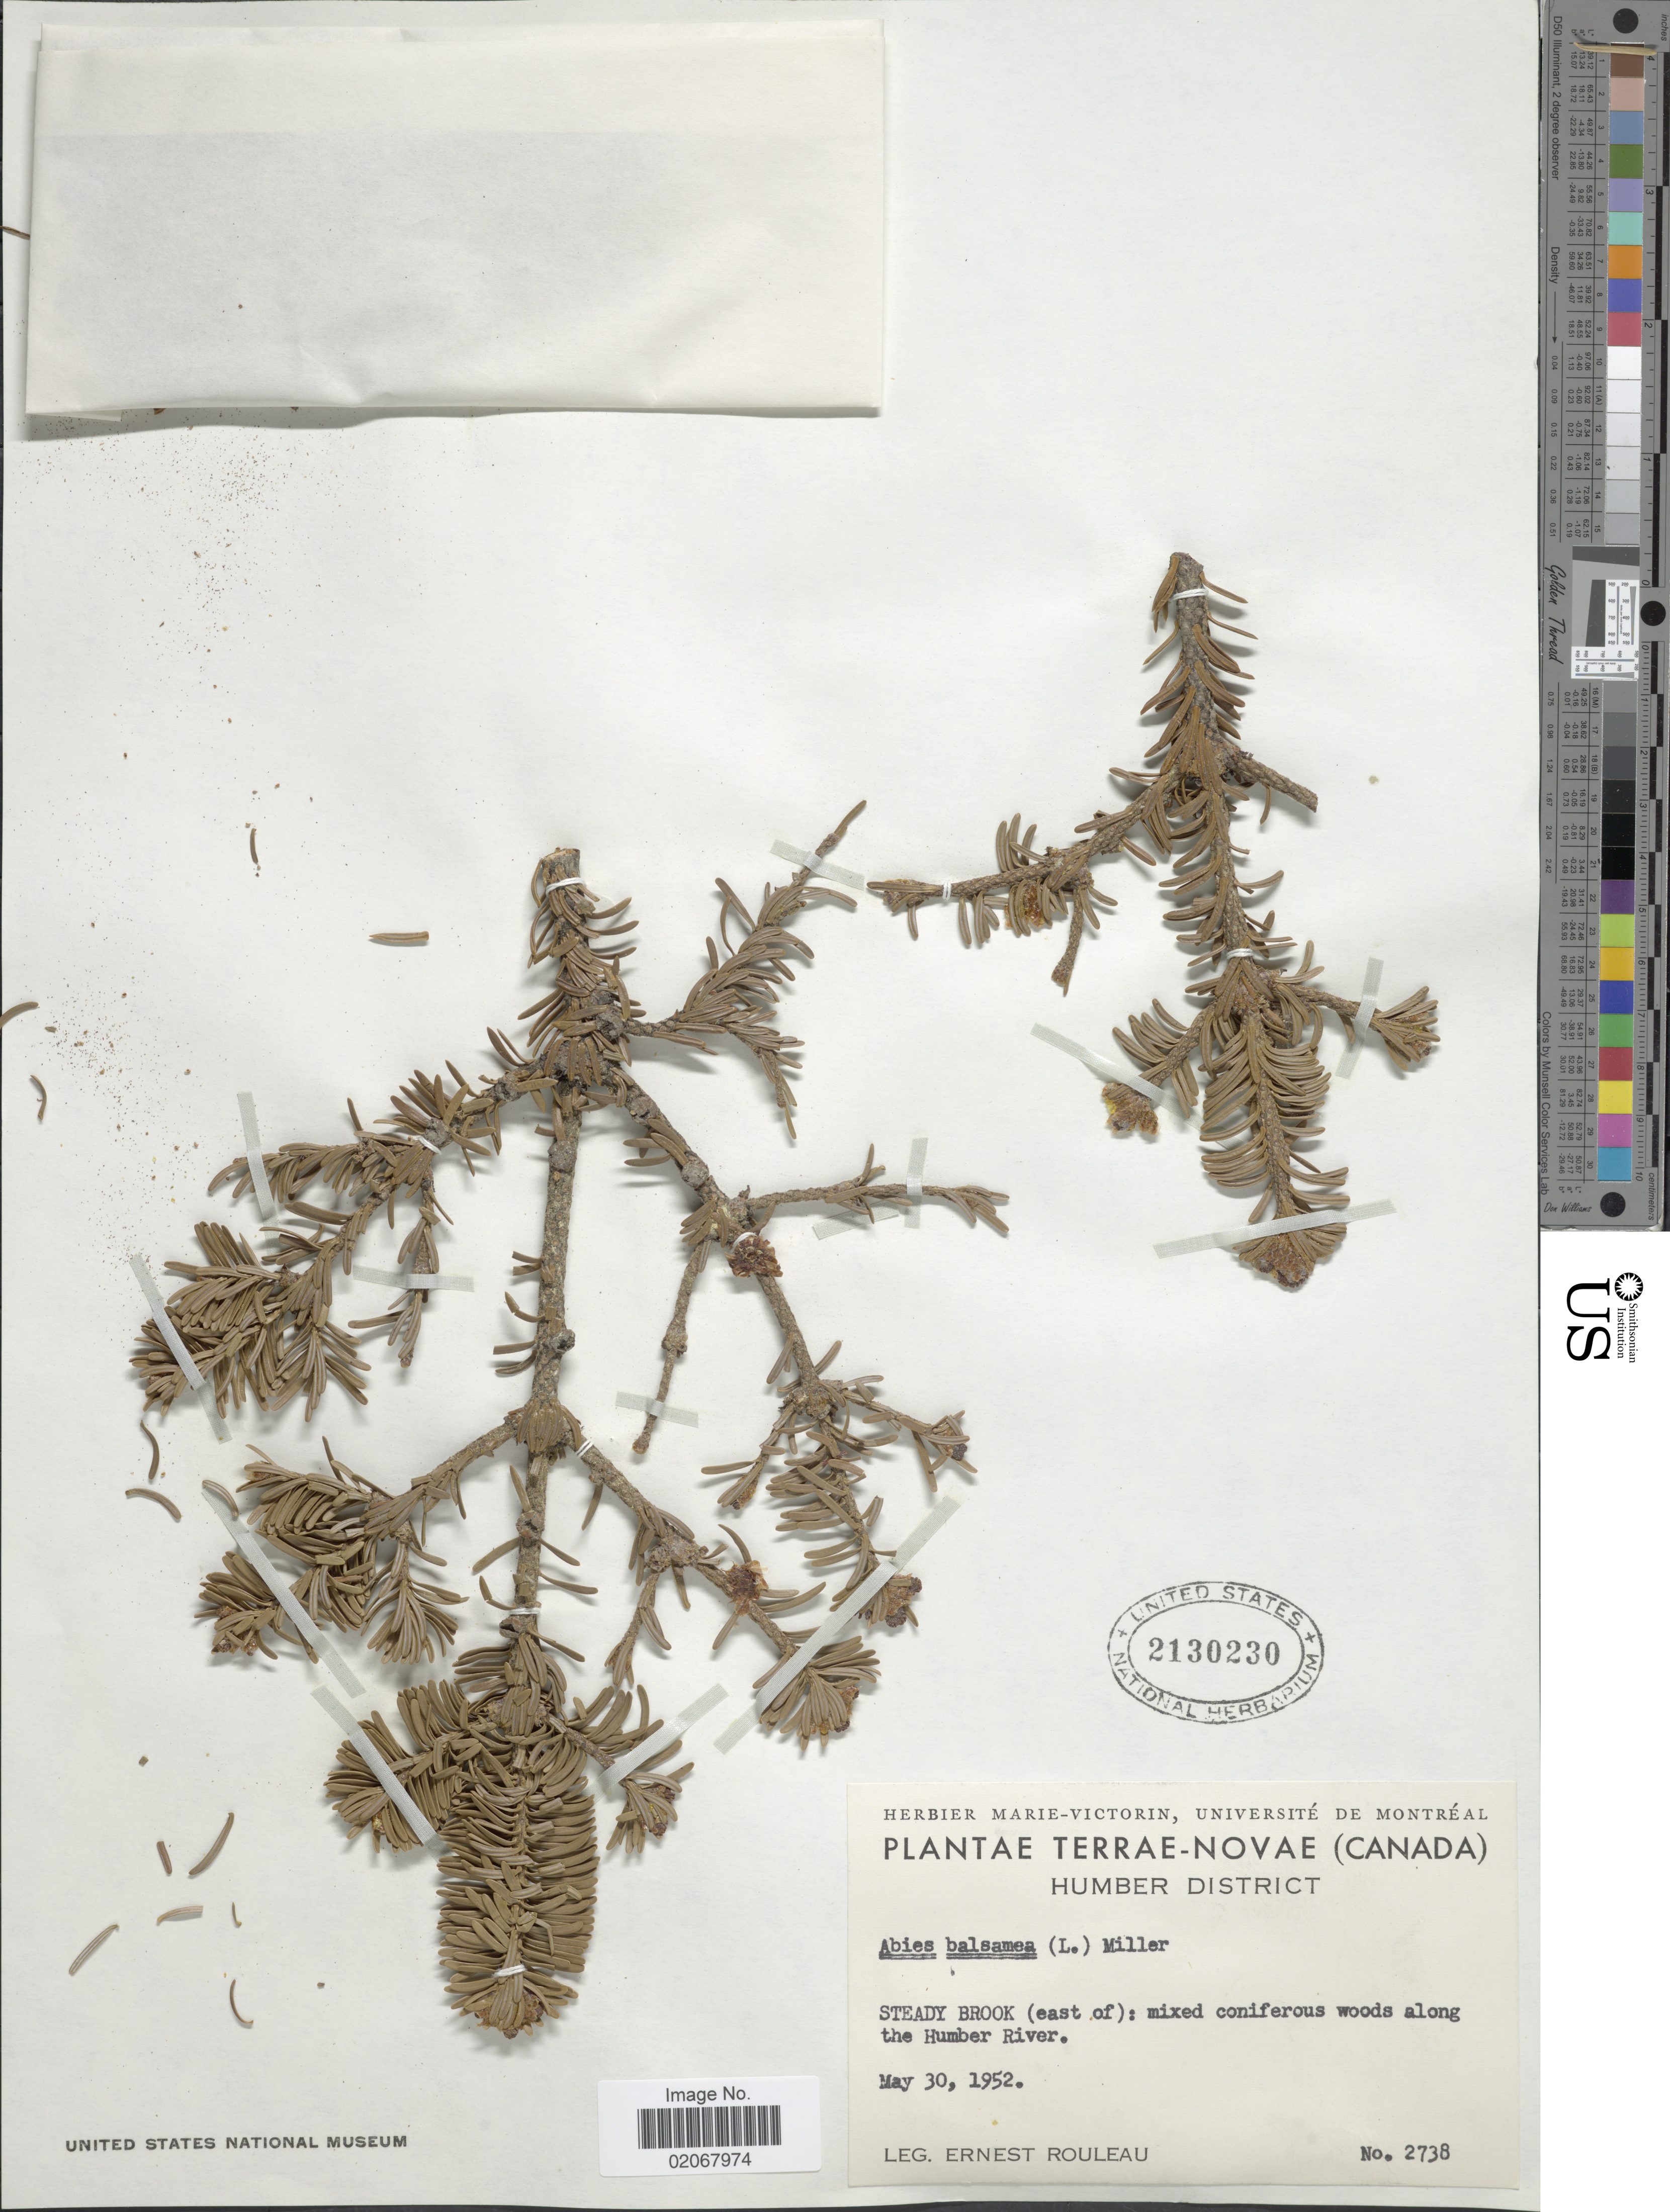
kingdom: Plantae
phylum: Tracheophyta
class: Pinopsida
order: Pinales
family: Pinaceae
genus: Abies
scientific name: Abies balsamea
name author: (L.) Mill.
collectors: J. Rouleau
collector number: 2738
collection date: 1952-05-30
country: Canada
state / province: Newfoundland and Labrador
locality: Humbr District, Steady Brook, (east of), along the Humber River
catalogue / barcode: US 2130230